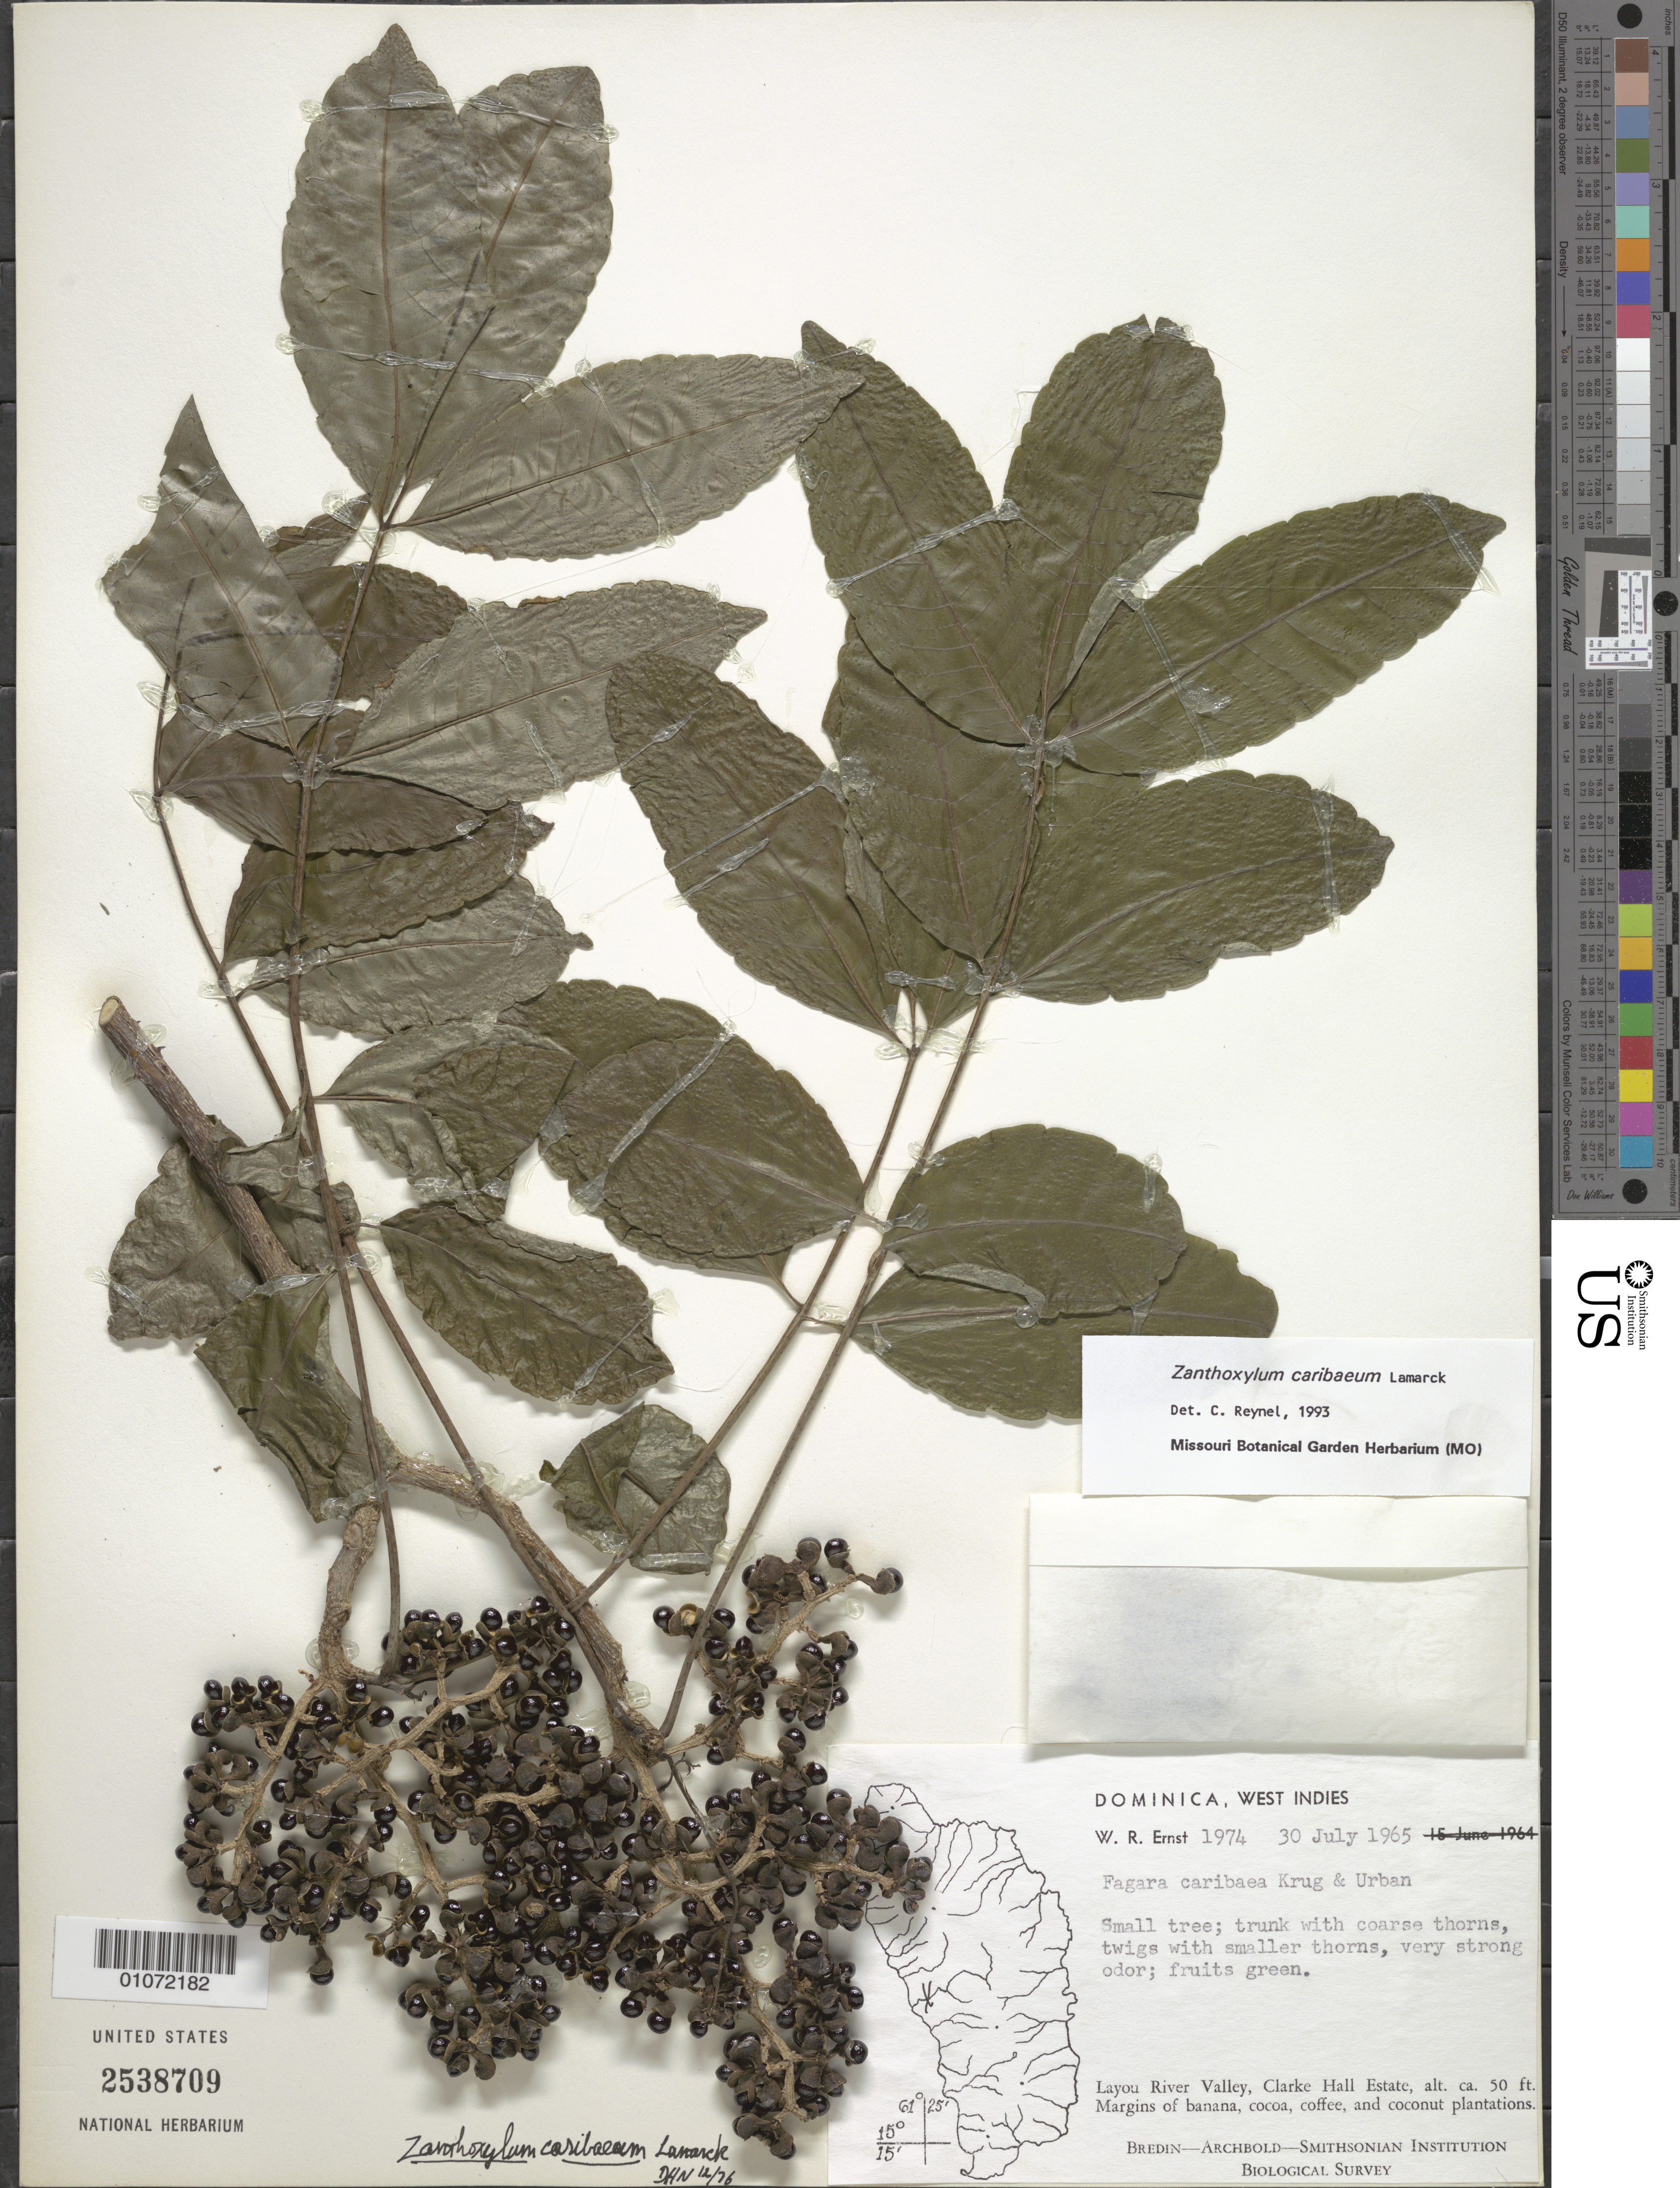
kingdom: Plantae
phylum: Tracheophyta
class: Magnoliopsida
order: Sapindales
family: Rutaceae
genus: Zanthoxylum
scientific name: Zanthoxylum caribaeum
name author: Lam.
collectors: W. R. Ernst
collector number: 1974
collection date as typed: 30 Jul 1965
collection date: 1965-07-30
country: Dominica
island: Dominica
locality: Layou River Valley, Clarke Hall Estate.Margins of bananna, coffee, coconut and peanut plantations.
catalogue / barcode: US 2538709